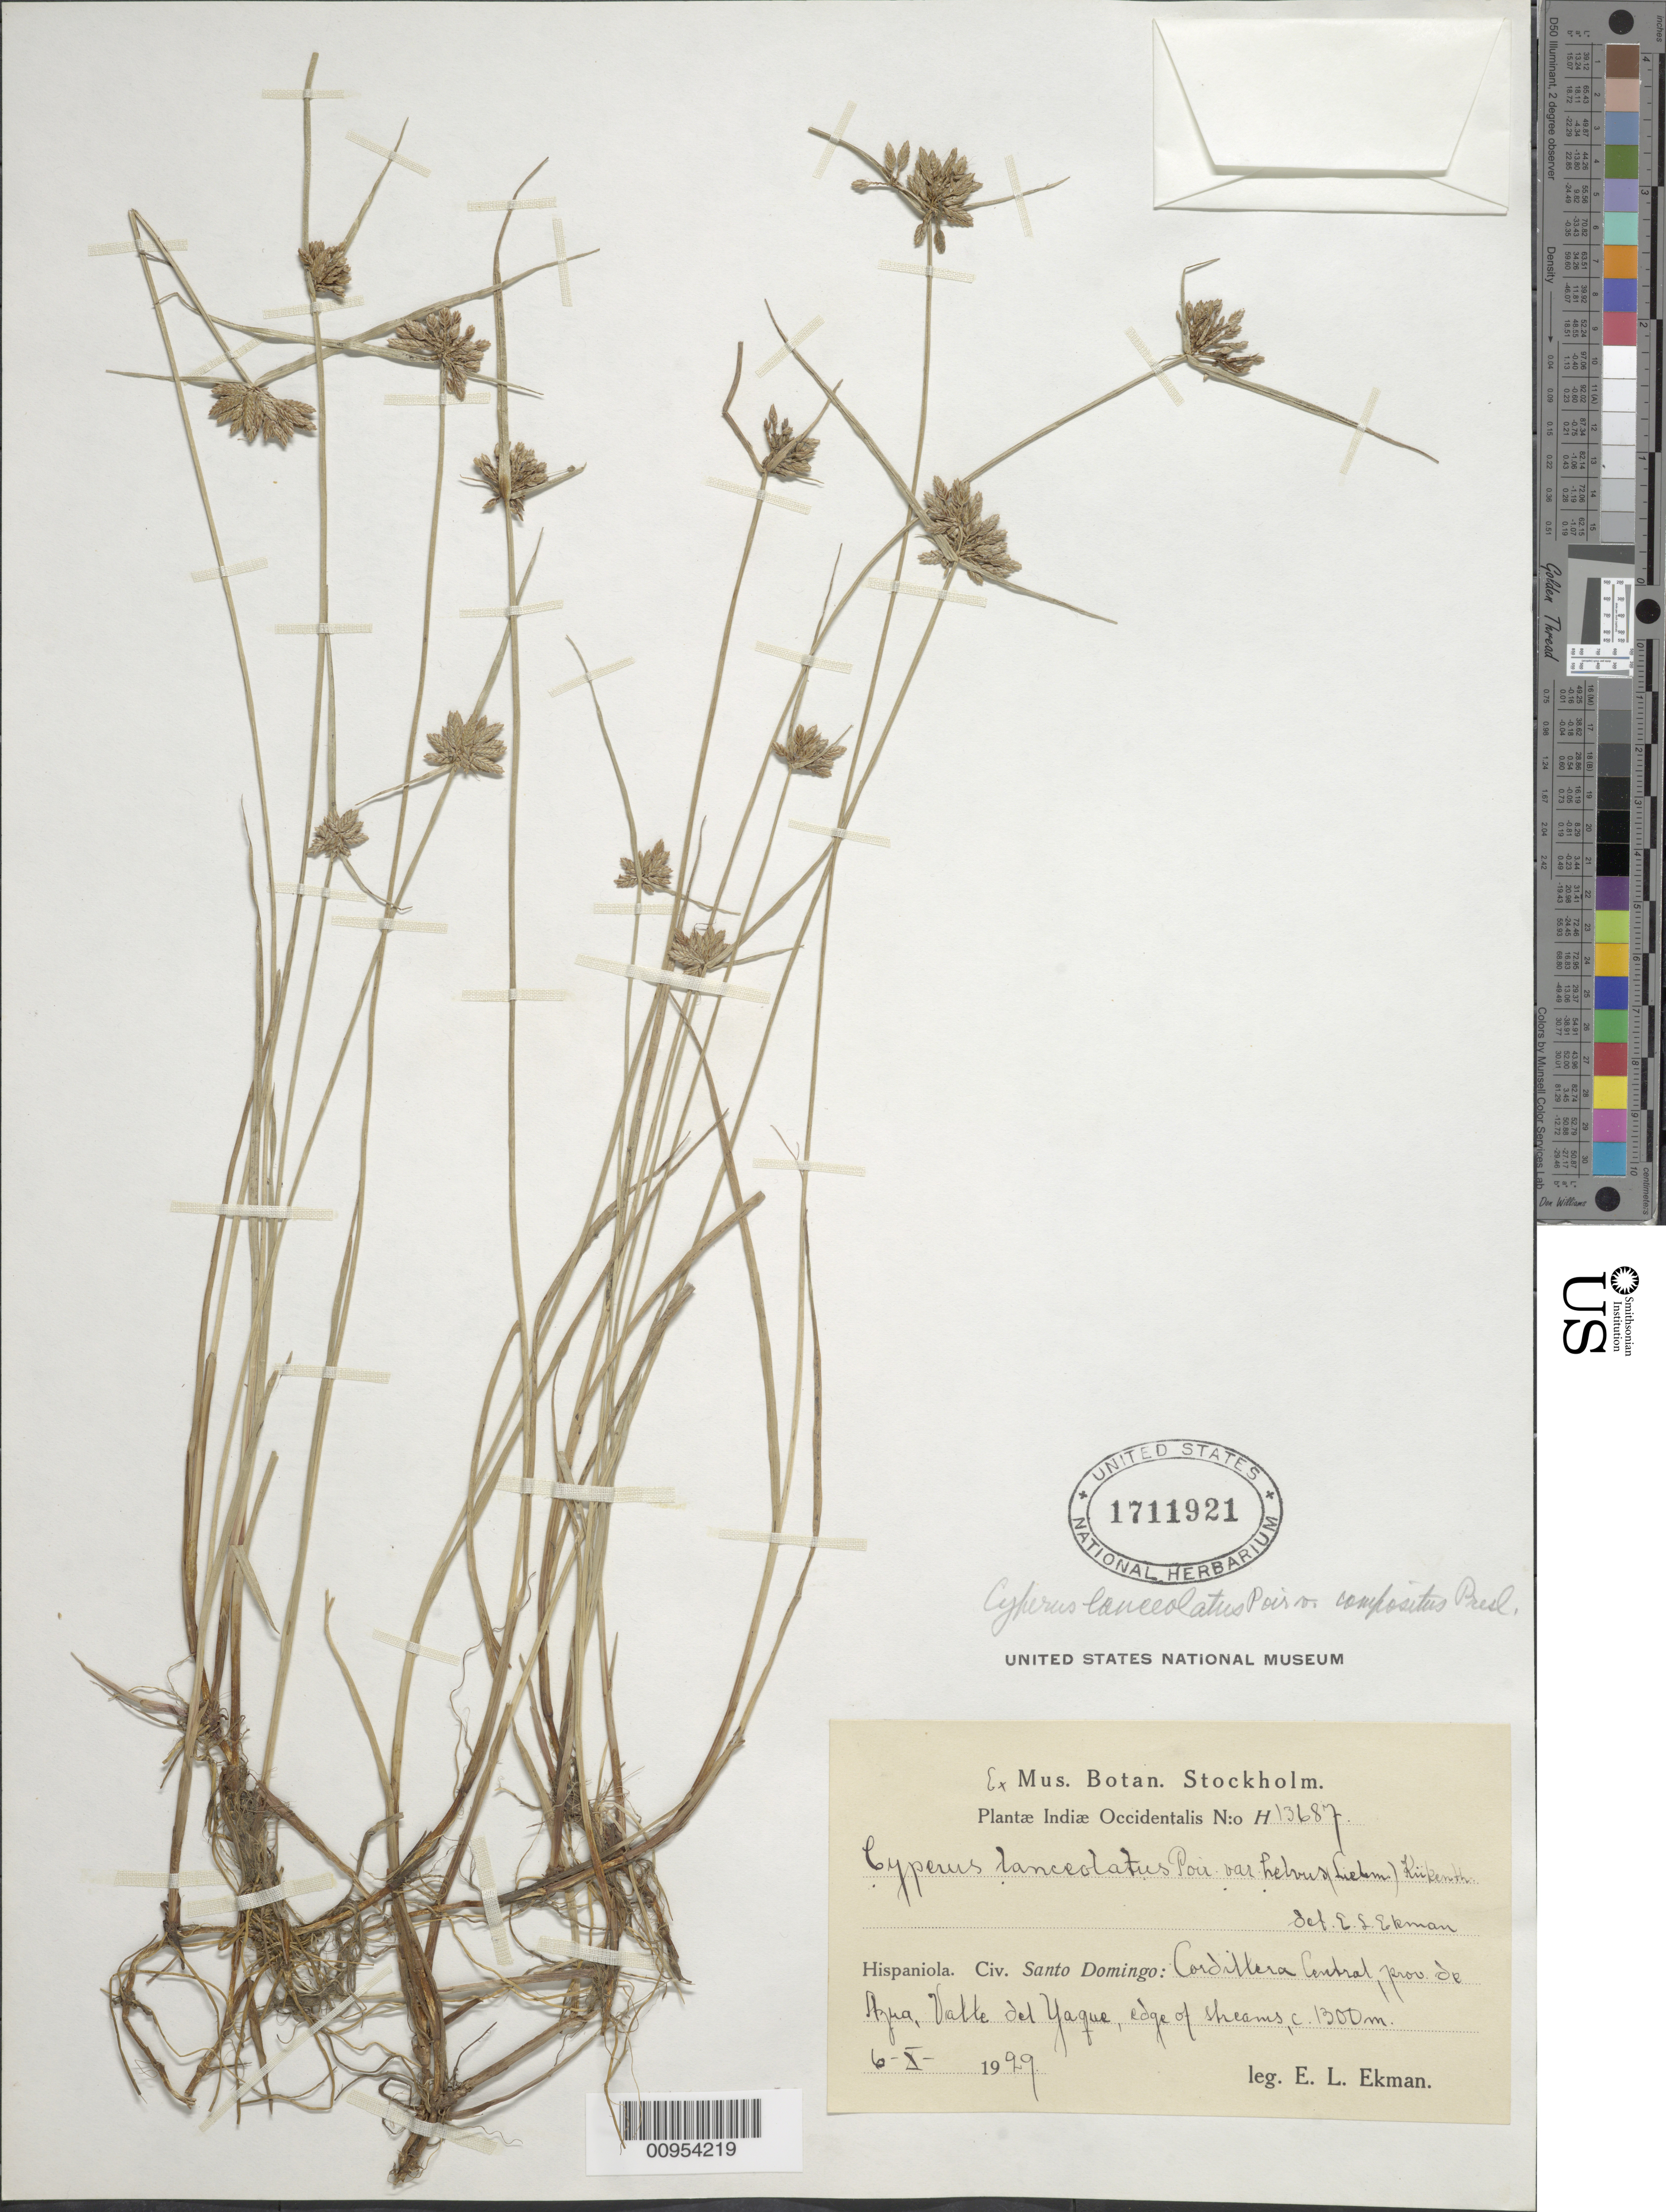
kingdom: Plantae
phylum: Tracheophyta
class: Liliopsida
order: Poales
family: Cyperaceae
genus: Cyperus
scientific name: Cyperus lanceolatus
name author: Poir.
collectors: E. L. Ekman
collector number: H 13687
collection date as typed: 06 Oct 1929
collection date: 1929-10-06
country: Dominican Republic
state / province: Azua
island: Hispaniola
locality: Cordillera Central, Valle del Yaque, edge of streams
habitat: Bank of rio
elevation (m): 1300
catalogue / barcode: US 1711921